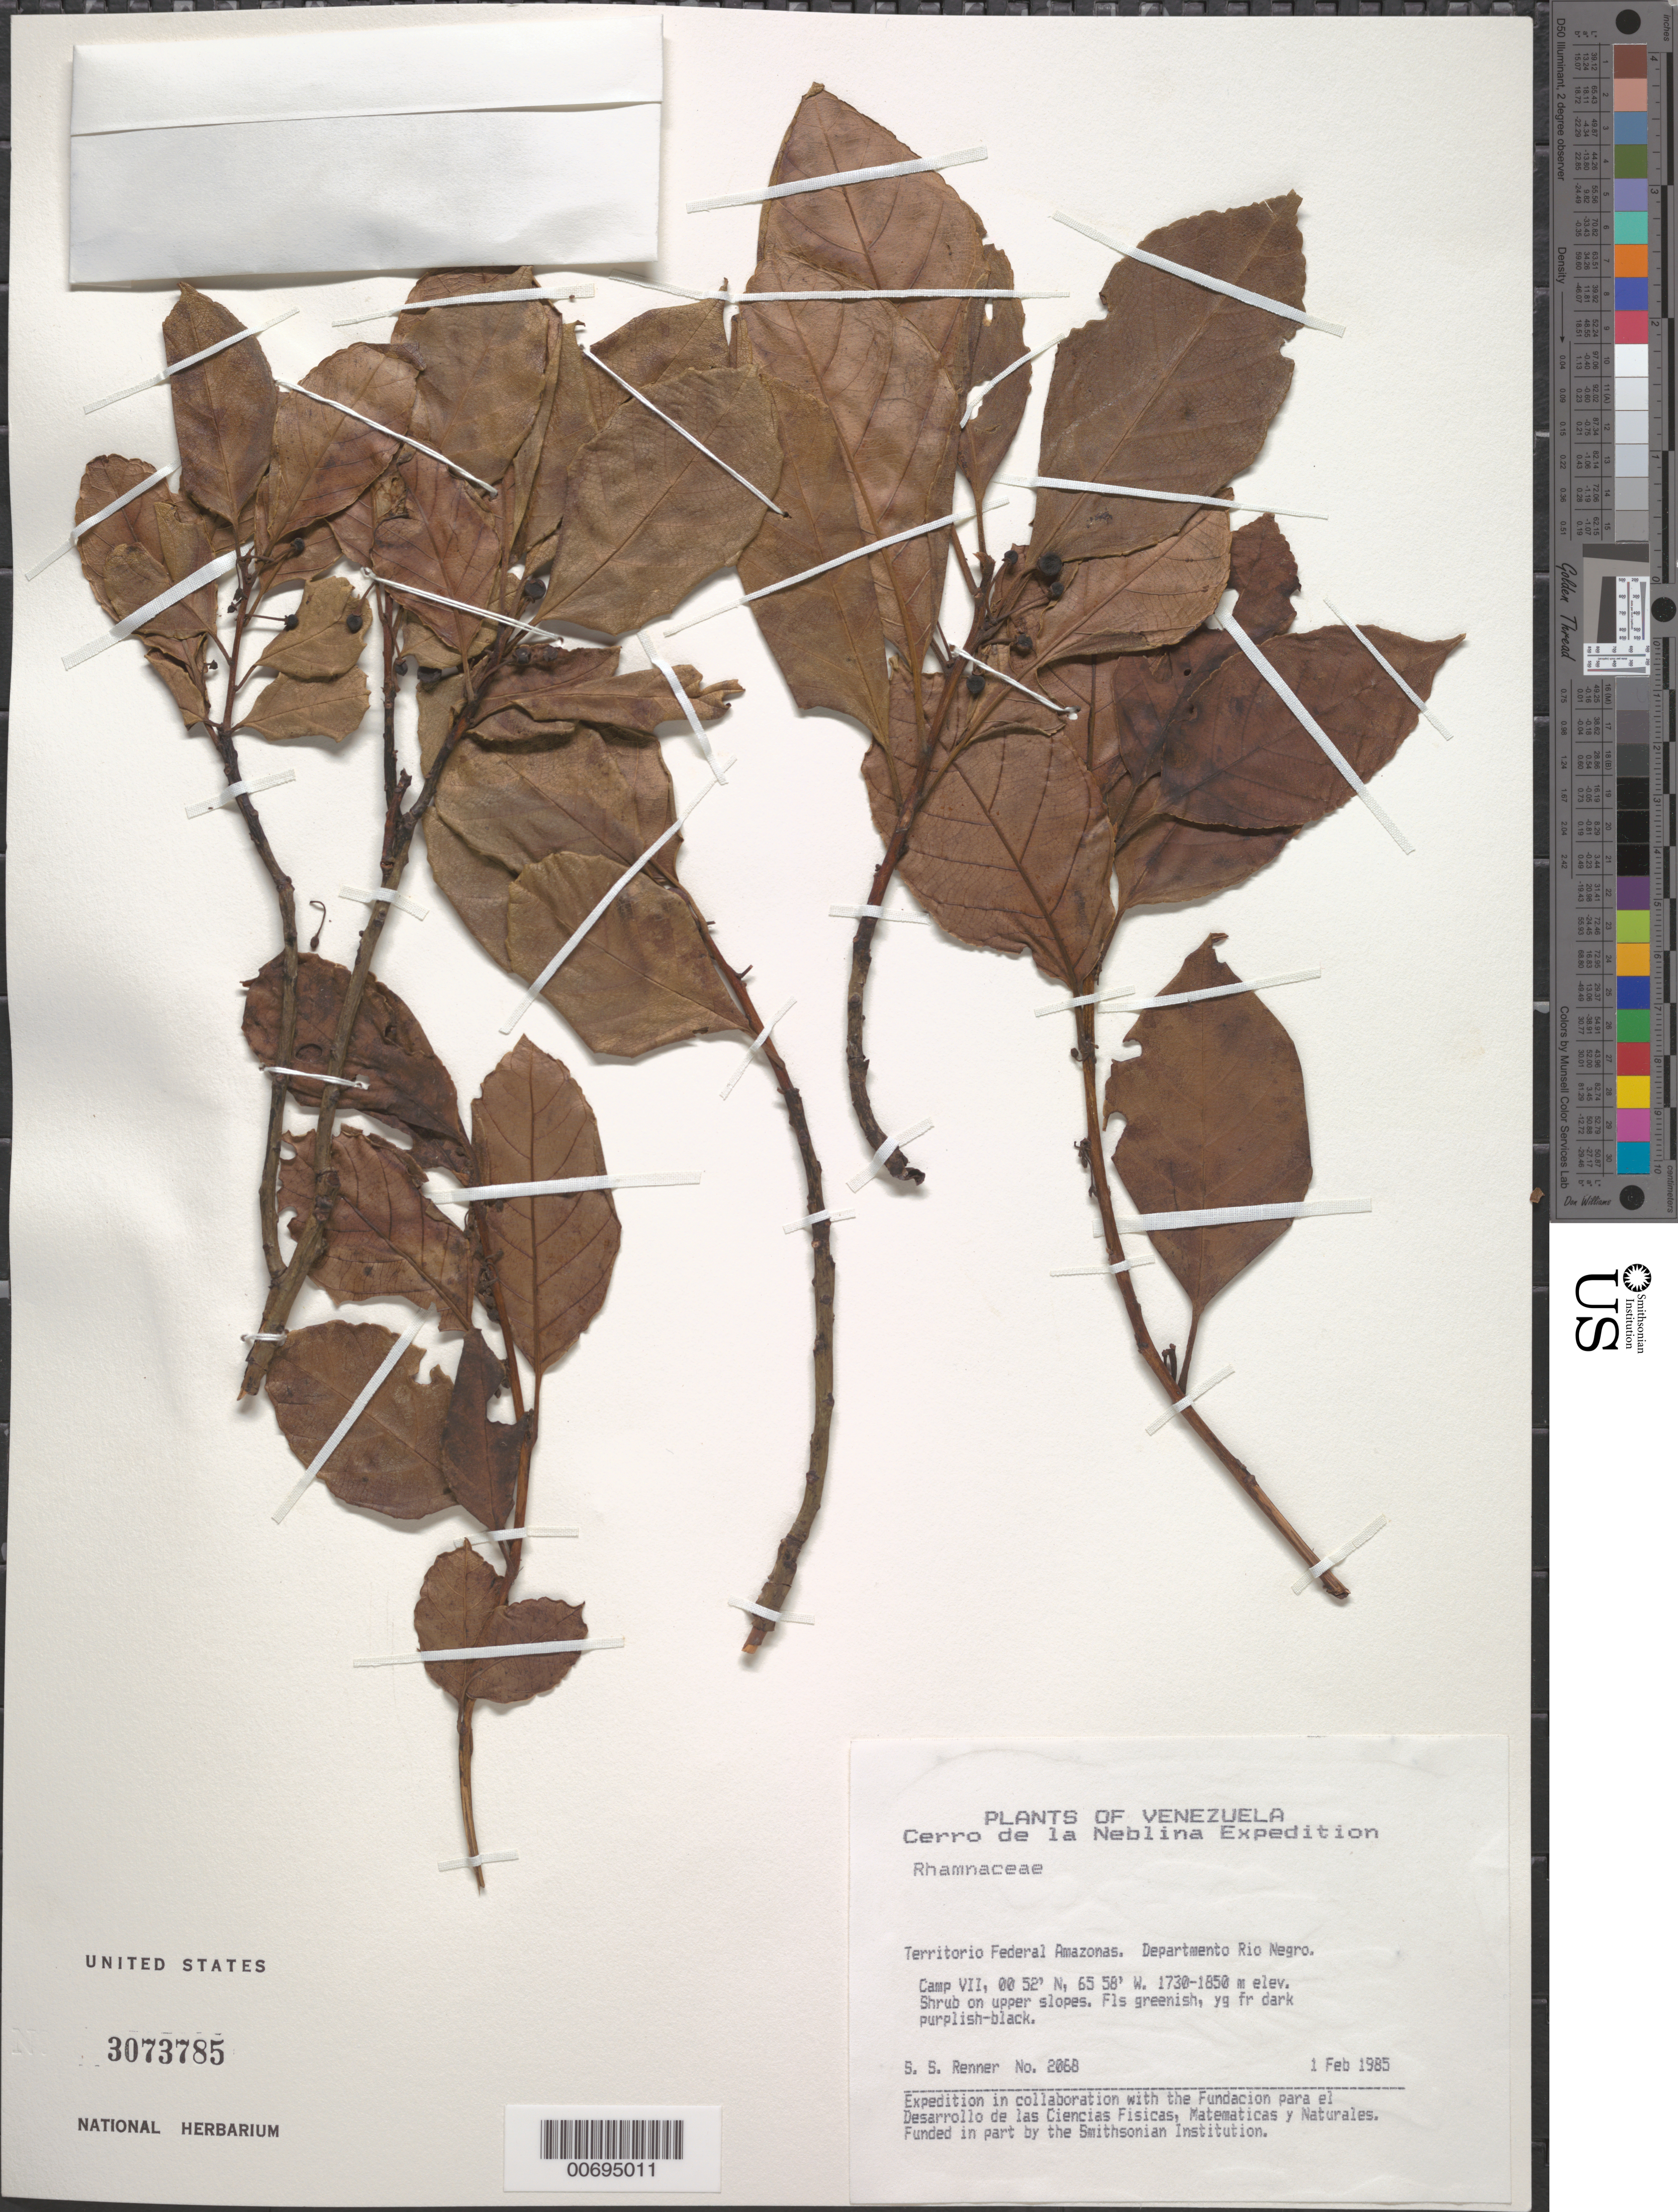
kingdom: Plantae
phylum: Tracheophyta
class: Magnoliopsida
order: Rosales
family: Rhamnaceae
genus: Rhamnus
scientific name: Rhamnus goudotiana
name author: Triana & Planch.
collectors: S. S. Renner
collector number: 2068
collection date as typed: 1-Feb-85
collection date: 1985-02-01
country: Venezuela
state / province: Amazonas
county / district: Río Negro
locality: Cerro de la Neblina, Camp VII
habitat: Upper slopes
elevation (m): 1730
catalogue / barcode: US 3073785